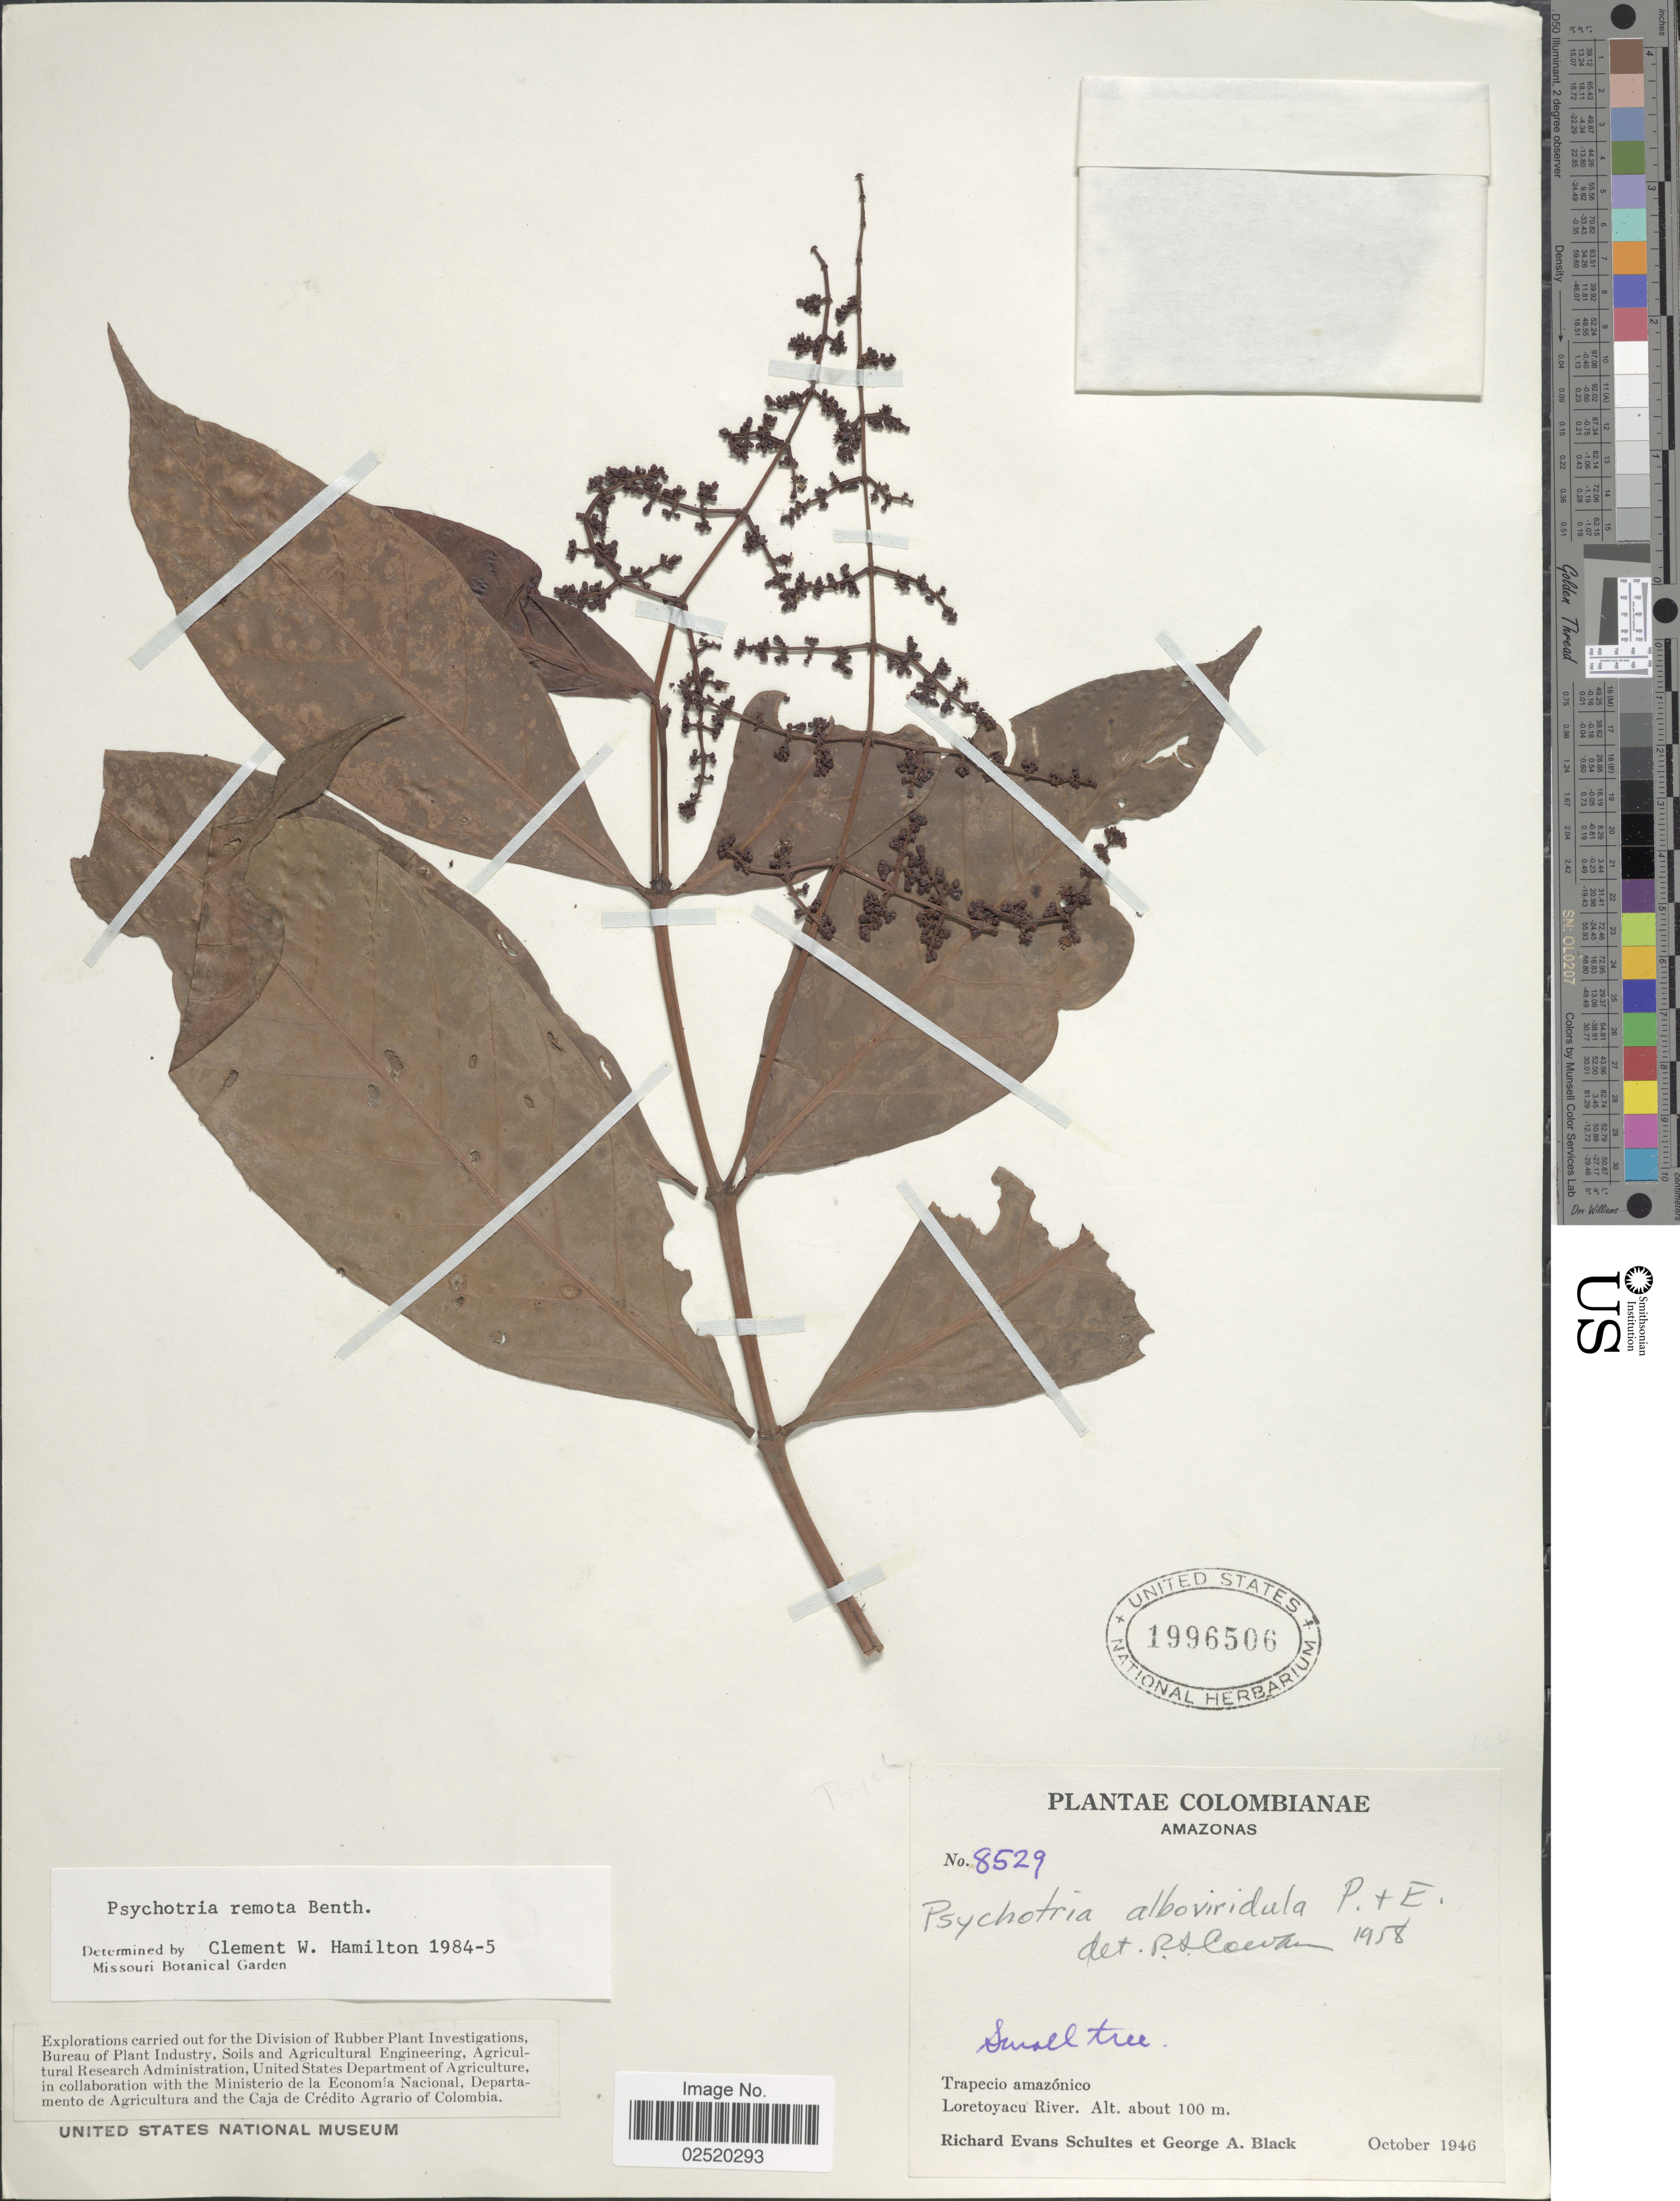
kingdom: Plantae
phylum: Tracheophyta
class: Magnoliopsida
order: Gentianales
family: Rubiaceae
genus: Psychotria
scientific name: Psychotria remota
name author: Benth.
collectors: R. E. Schultes & G. A. Black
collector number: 8529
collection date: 1946-10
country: Colombia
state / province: Amazônas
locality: Amazonas, Trapecio amazonico, Loretoyacu River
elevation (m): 100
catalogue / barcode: US 1996506